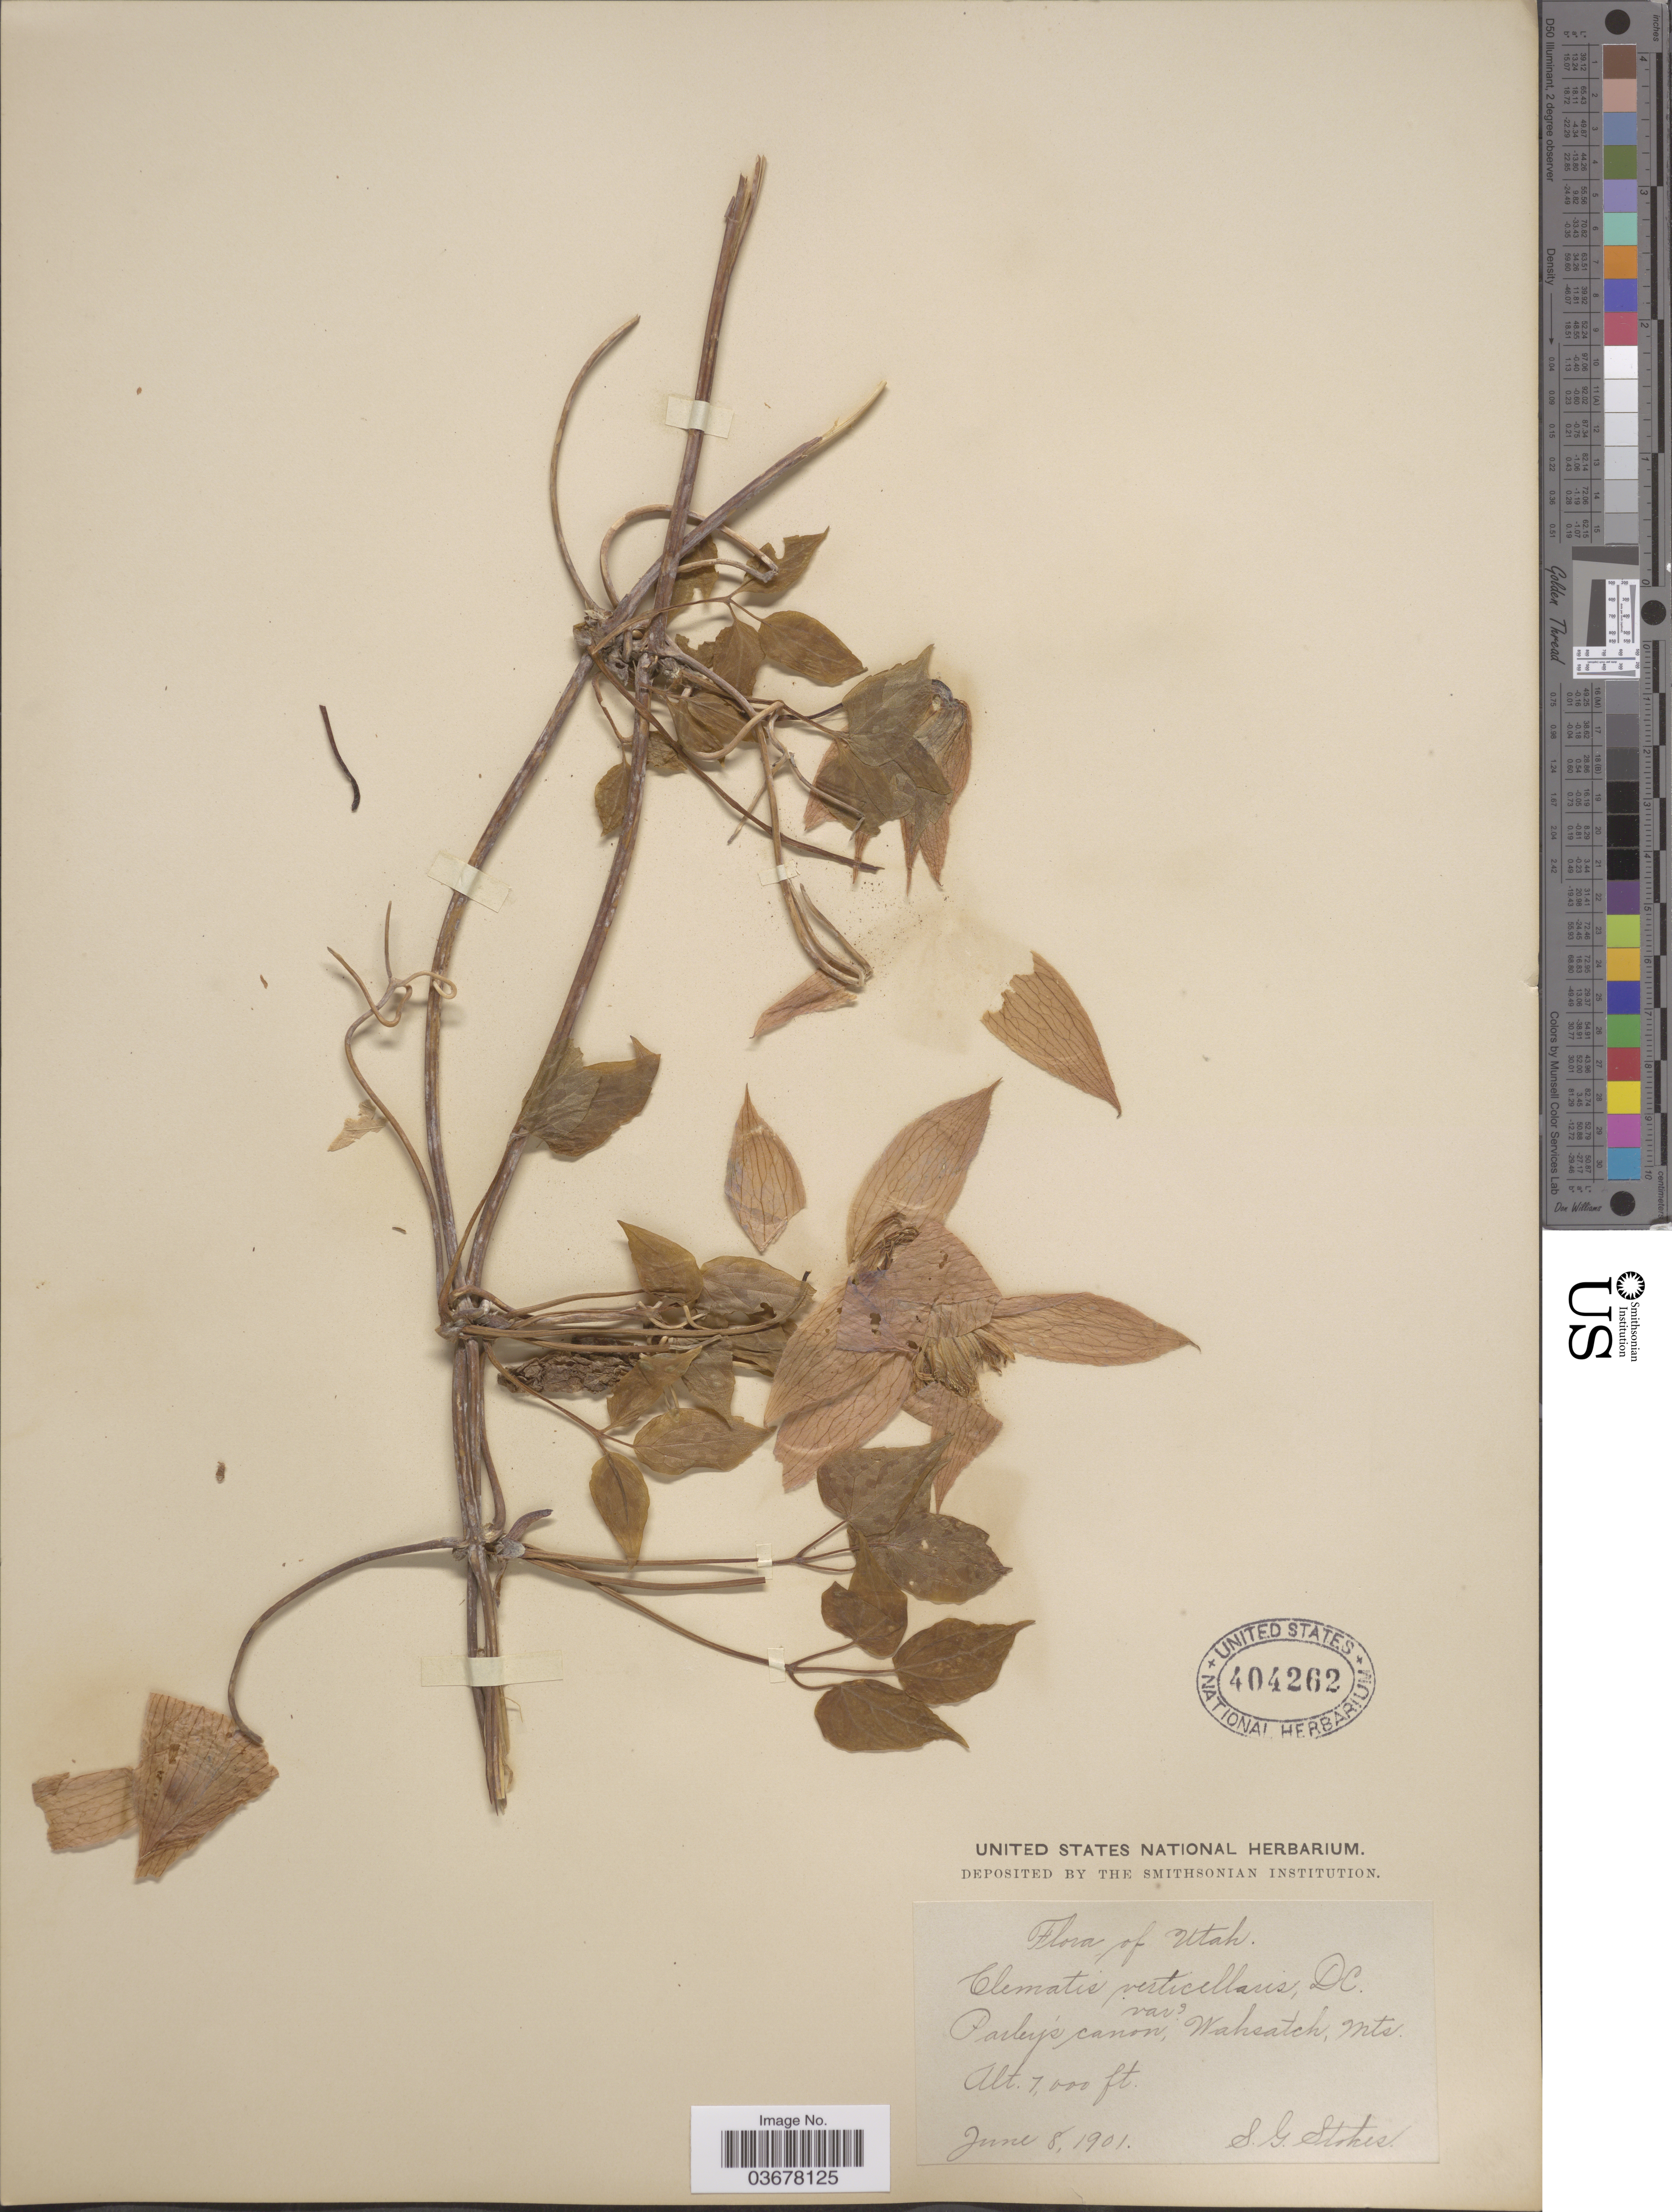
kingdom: Plantae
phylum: Tracheophyta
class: Magnoliopsida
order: Ranunculales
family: Ranunculaceae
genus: Clematis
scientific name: Clematis occidentalis var. grosseserrata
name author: (Rydb.) J.S. Pringle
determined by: Strong, M. T., (US), Smithsonian Institution - National Museum of Natural History (UNITED STATES)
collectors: S. G. Stokes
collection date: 1901-06-08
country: United States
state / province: Utah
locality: Parley's canon, Wahsatch, Mts.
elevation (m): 2134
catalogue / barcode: US 404262